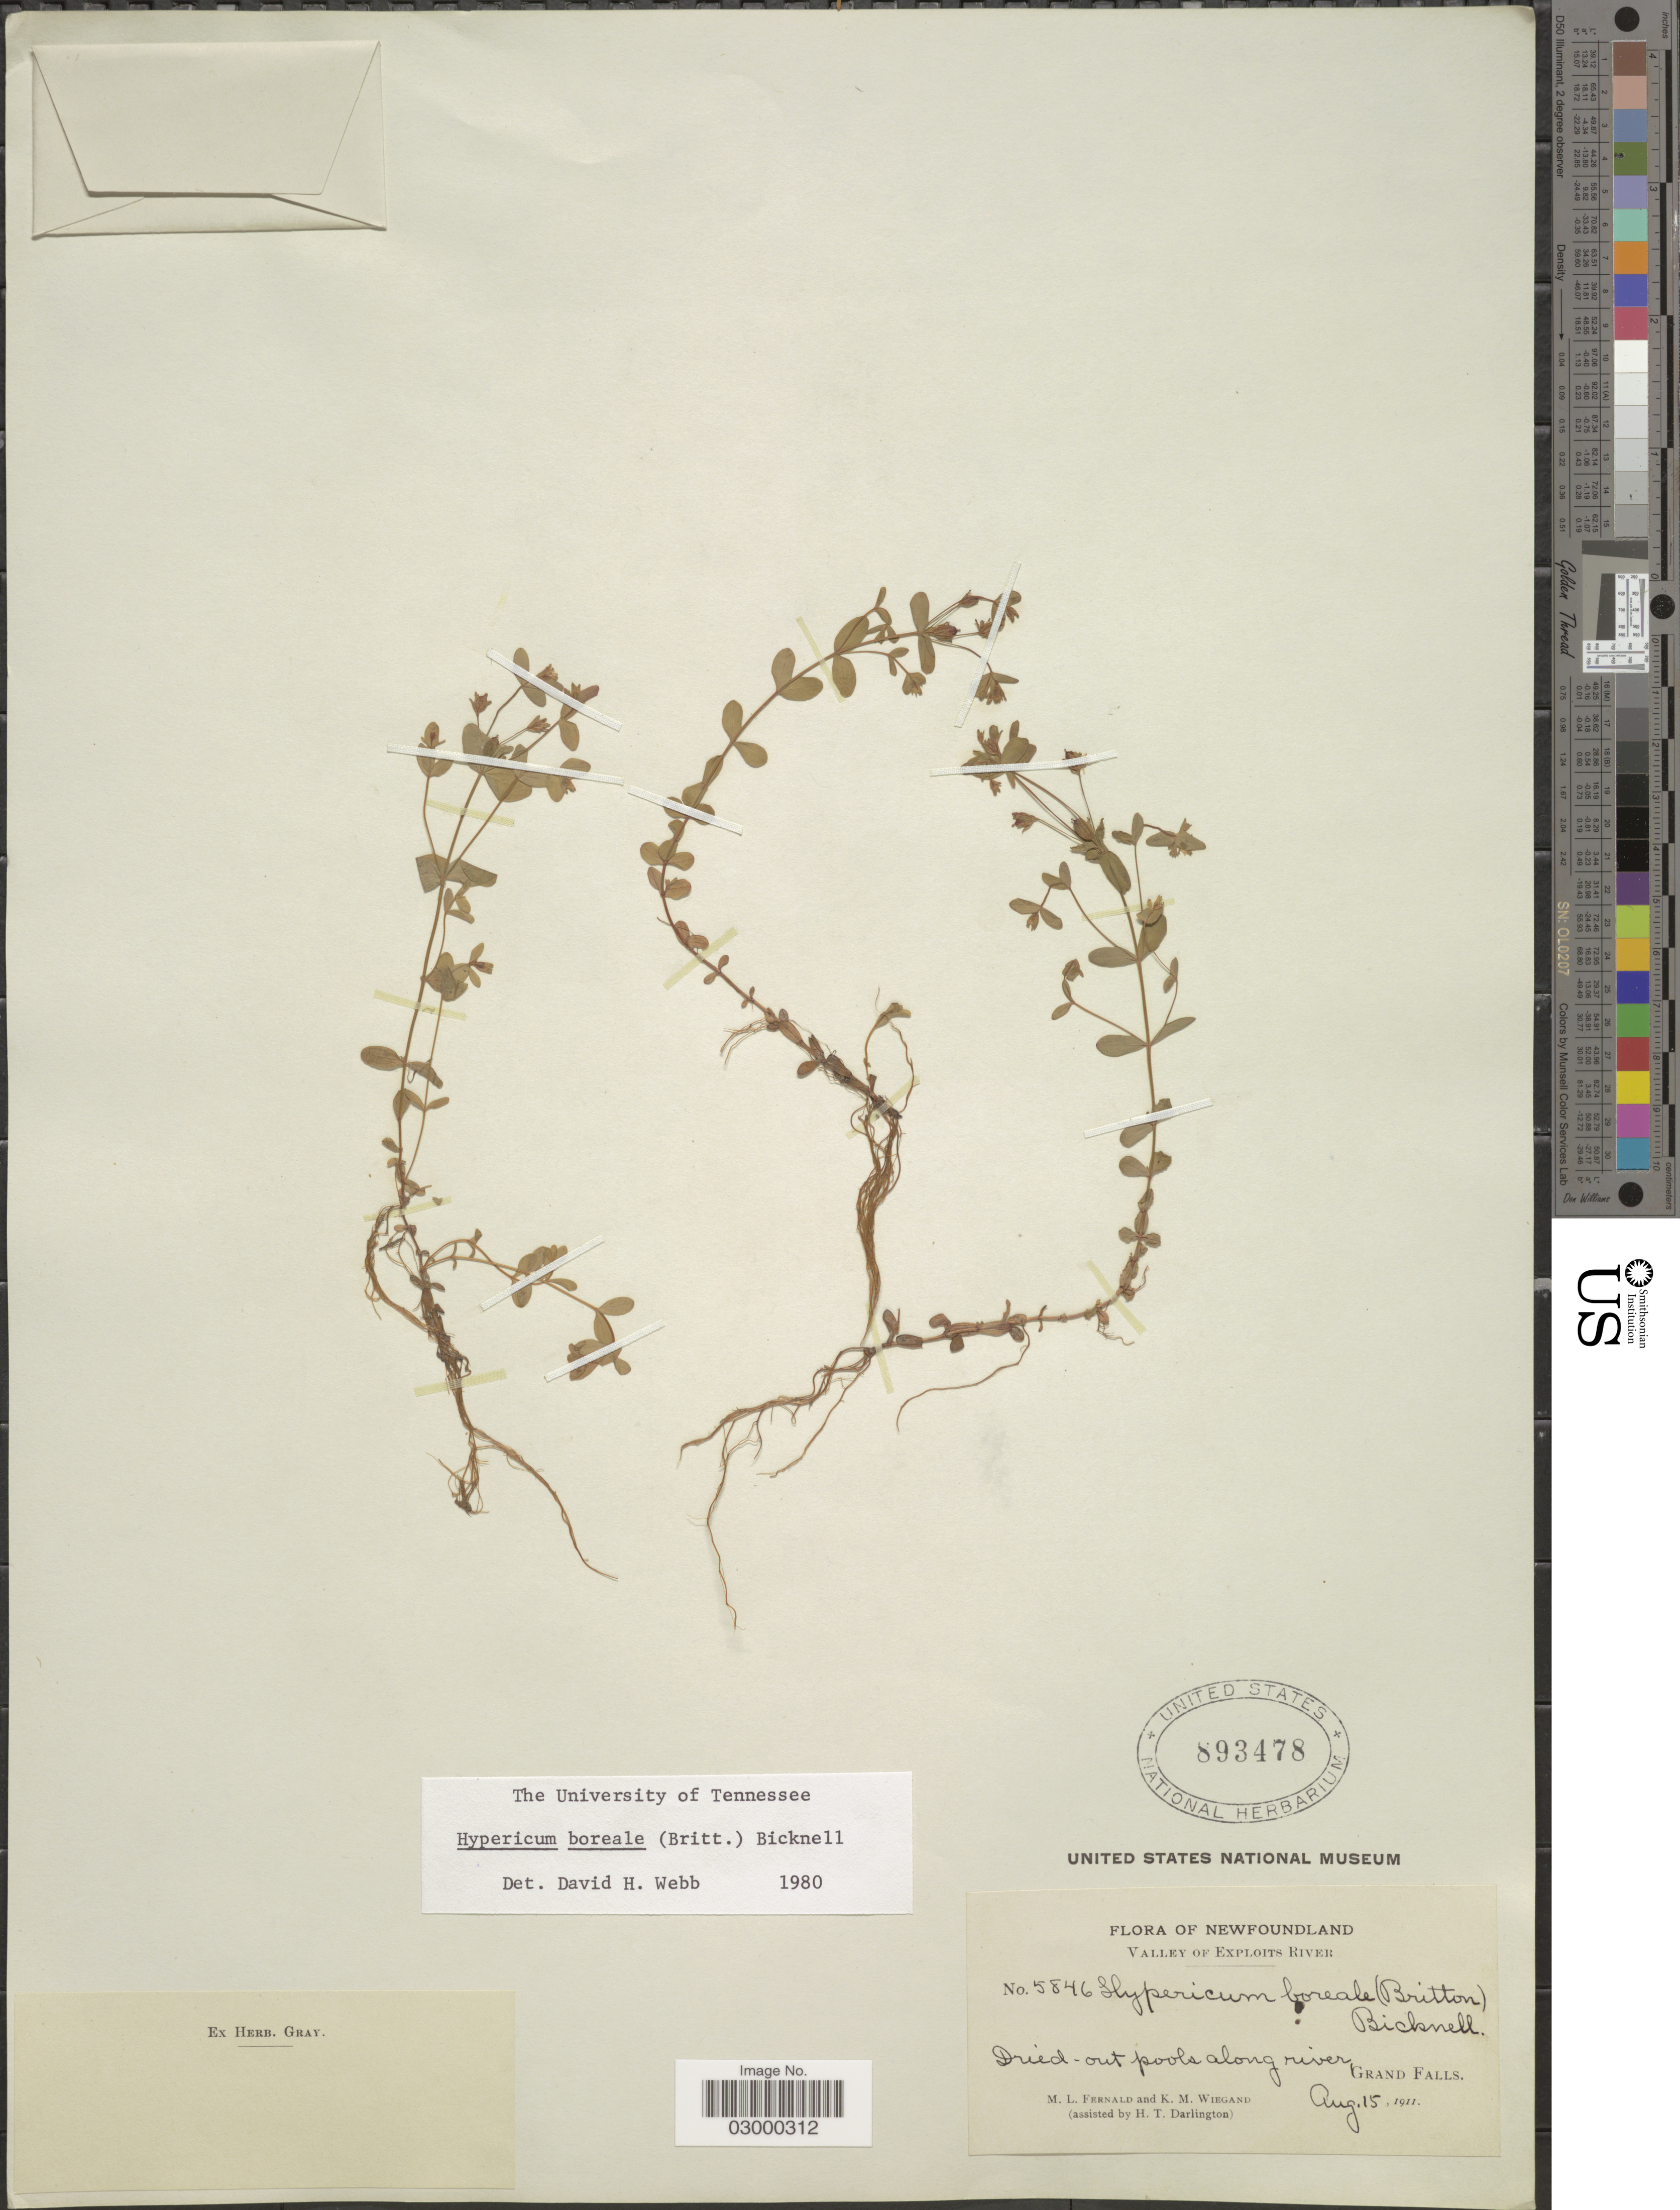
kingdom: Plantae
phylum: Tracheophyta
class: Magnoliopsida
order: Malpighiales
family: Hypericaceae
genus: Hypericum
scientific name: Hypericum boreale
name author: (Britton) E.P. Bicknell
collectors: M. L. Fernald, K. M. Wiegand & H. Darlington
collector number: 5846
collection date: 1911-08-15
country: Canada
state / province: Newfoundland and Labrador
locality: Valley of Exploits River, Dried-out pools along river, Grand Falls.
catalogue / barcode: US 893478